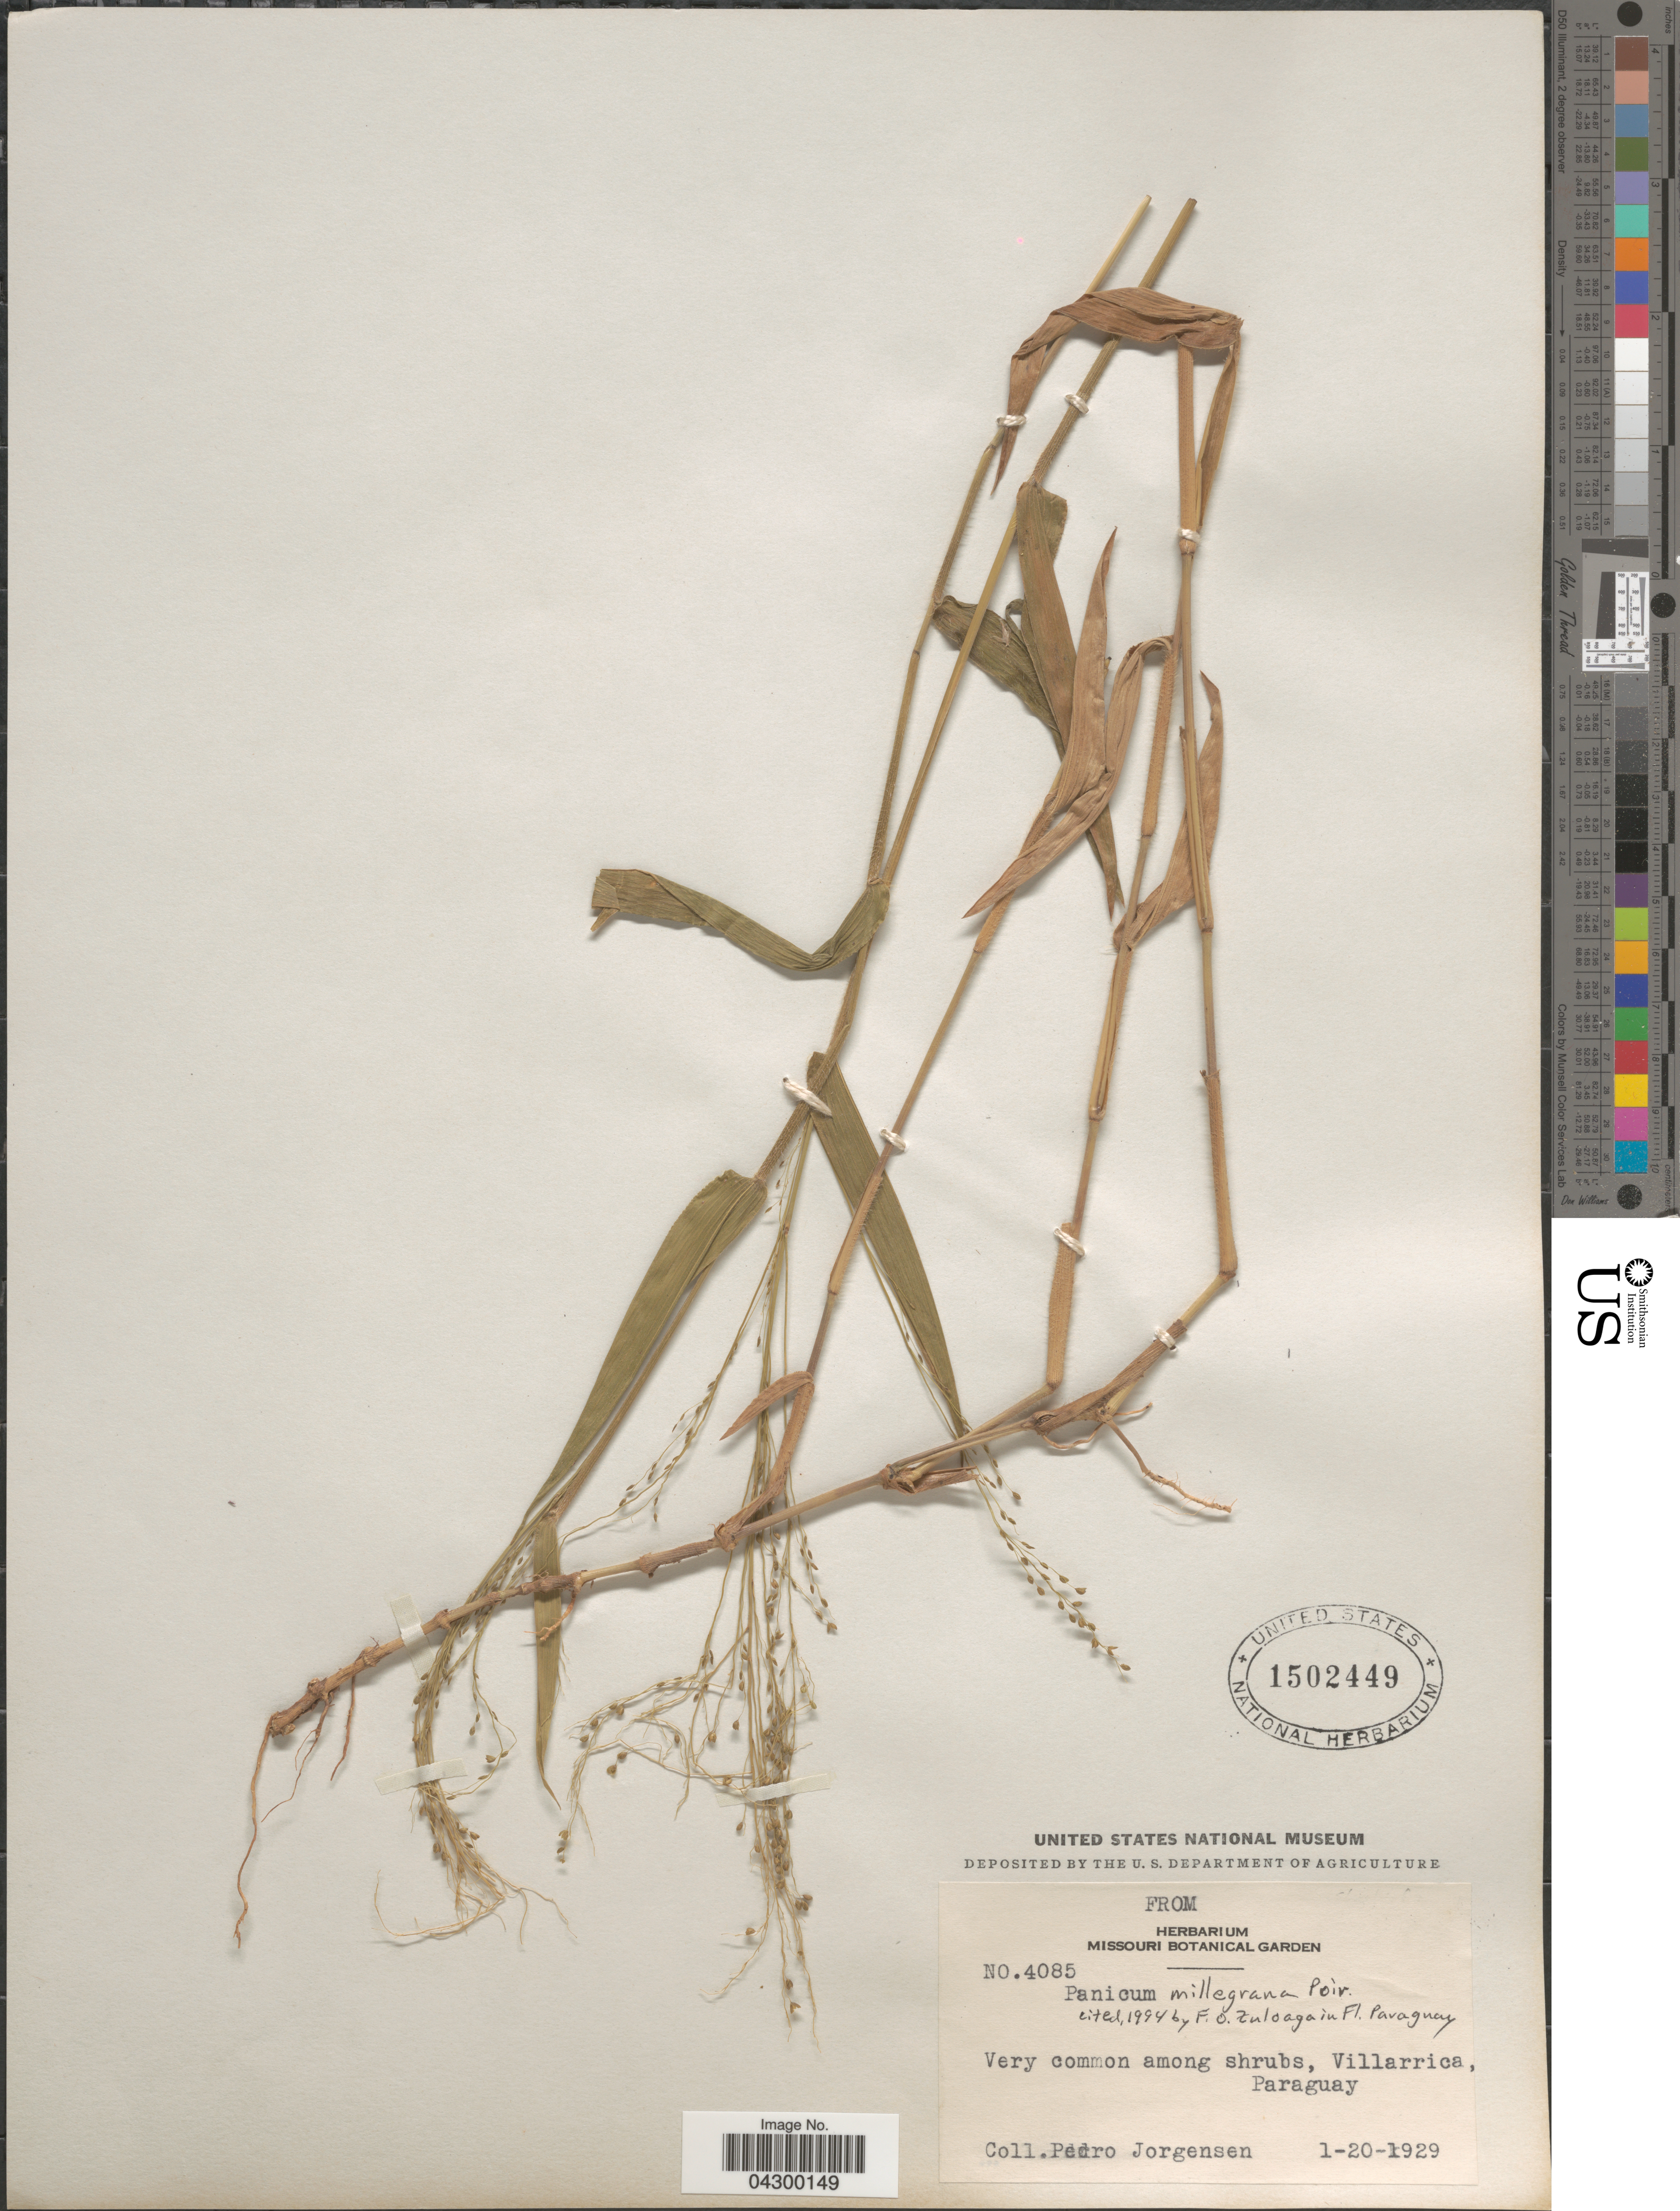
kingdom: Plantae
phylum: Tracheophyta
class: Liliopsida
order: Poales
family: Poaceae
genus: Panicum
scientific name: Panicum millegrana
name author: Poir.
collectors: P. Jörgensen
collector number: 4085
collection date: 1929-01-20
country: Paraguay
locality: Very common among shrubs, Villarrica.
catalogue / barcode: US 1502449